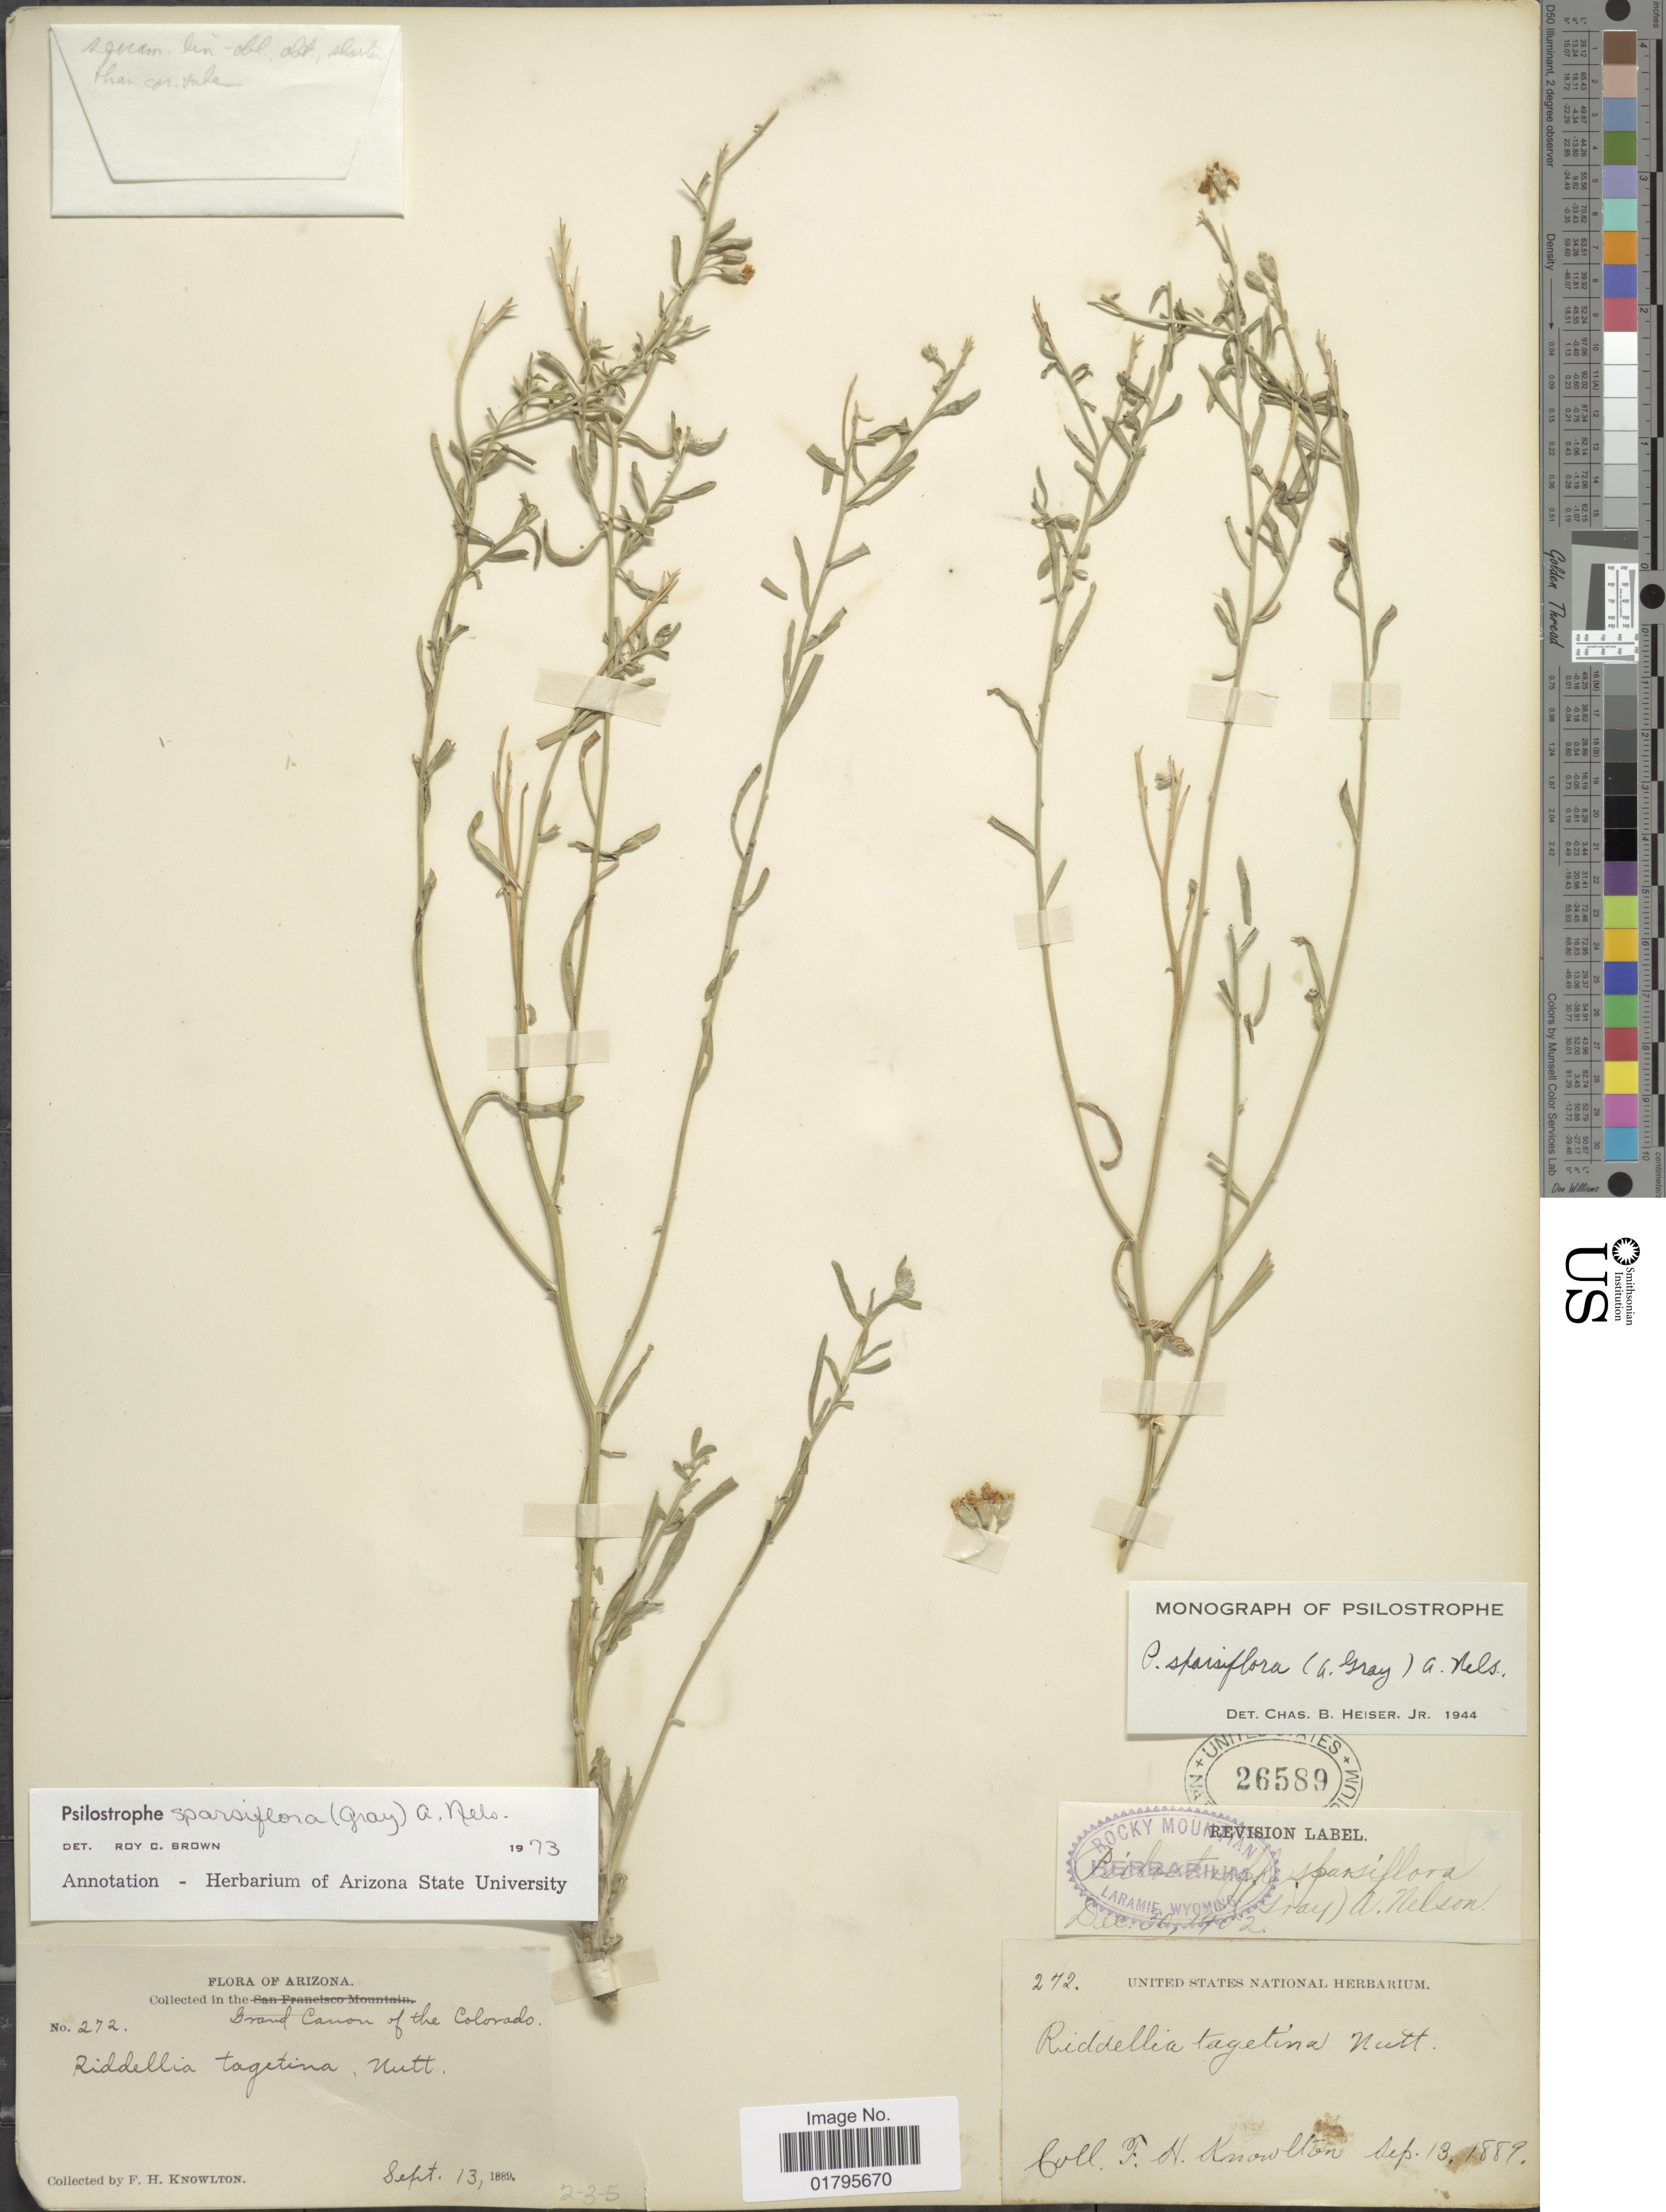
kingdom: Plantae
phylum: Tracheophyta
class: Magnoliopsida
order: Asterales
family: Asteraceae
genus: Psilostrophe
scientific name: Psilostrophe sparsiflora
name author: (A. Gray) A. Nelson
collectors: F. H. Knowlton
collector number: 272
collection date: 1889-09-13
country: United States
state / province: Arizona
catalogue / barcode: US 26589